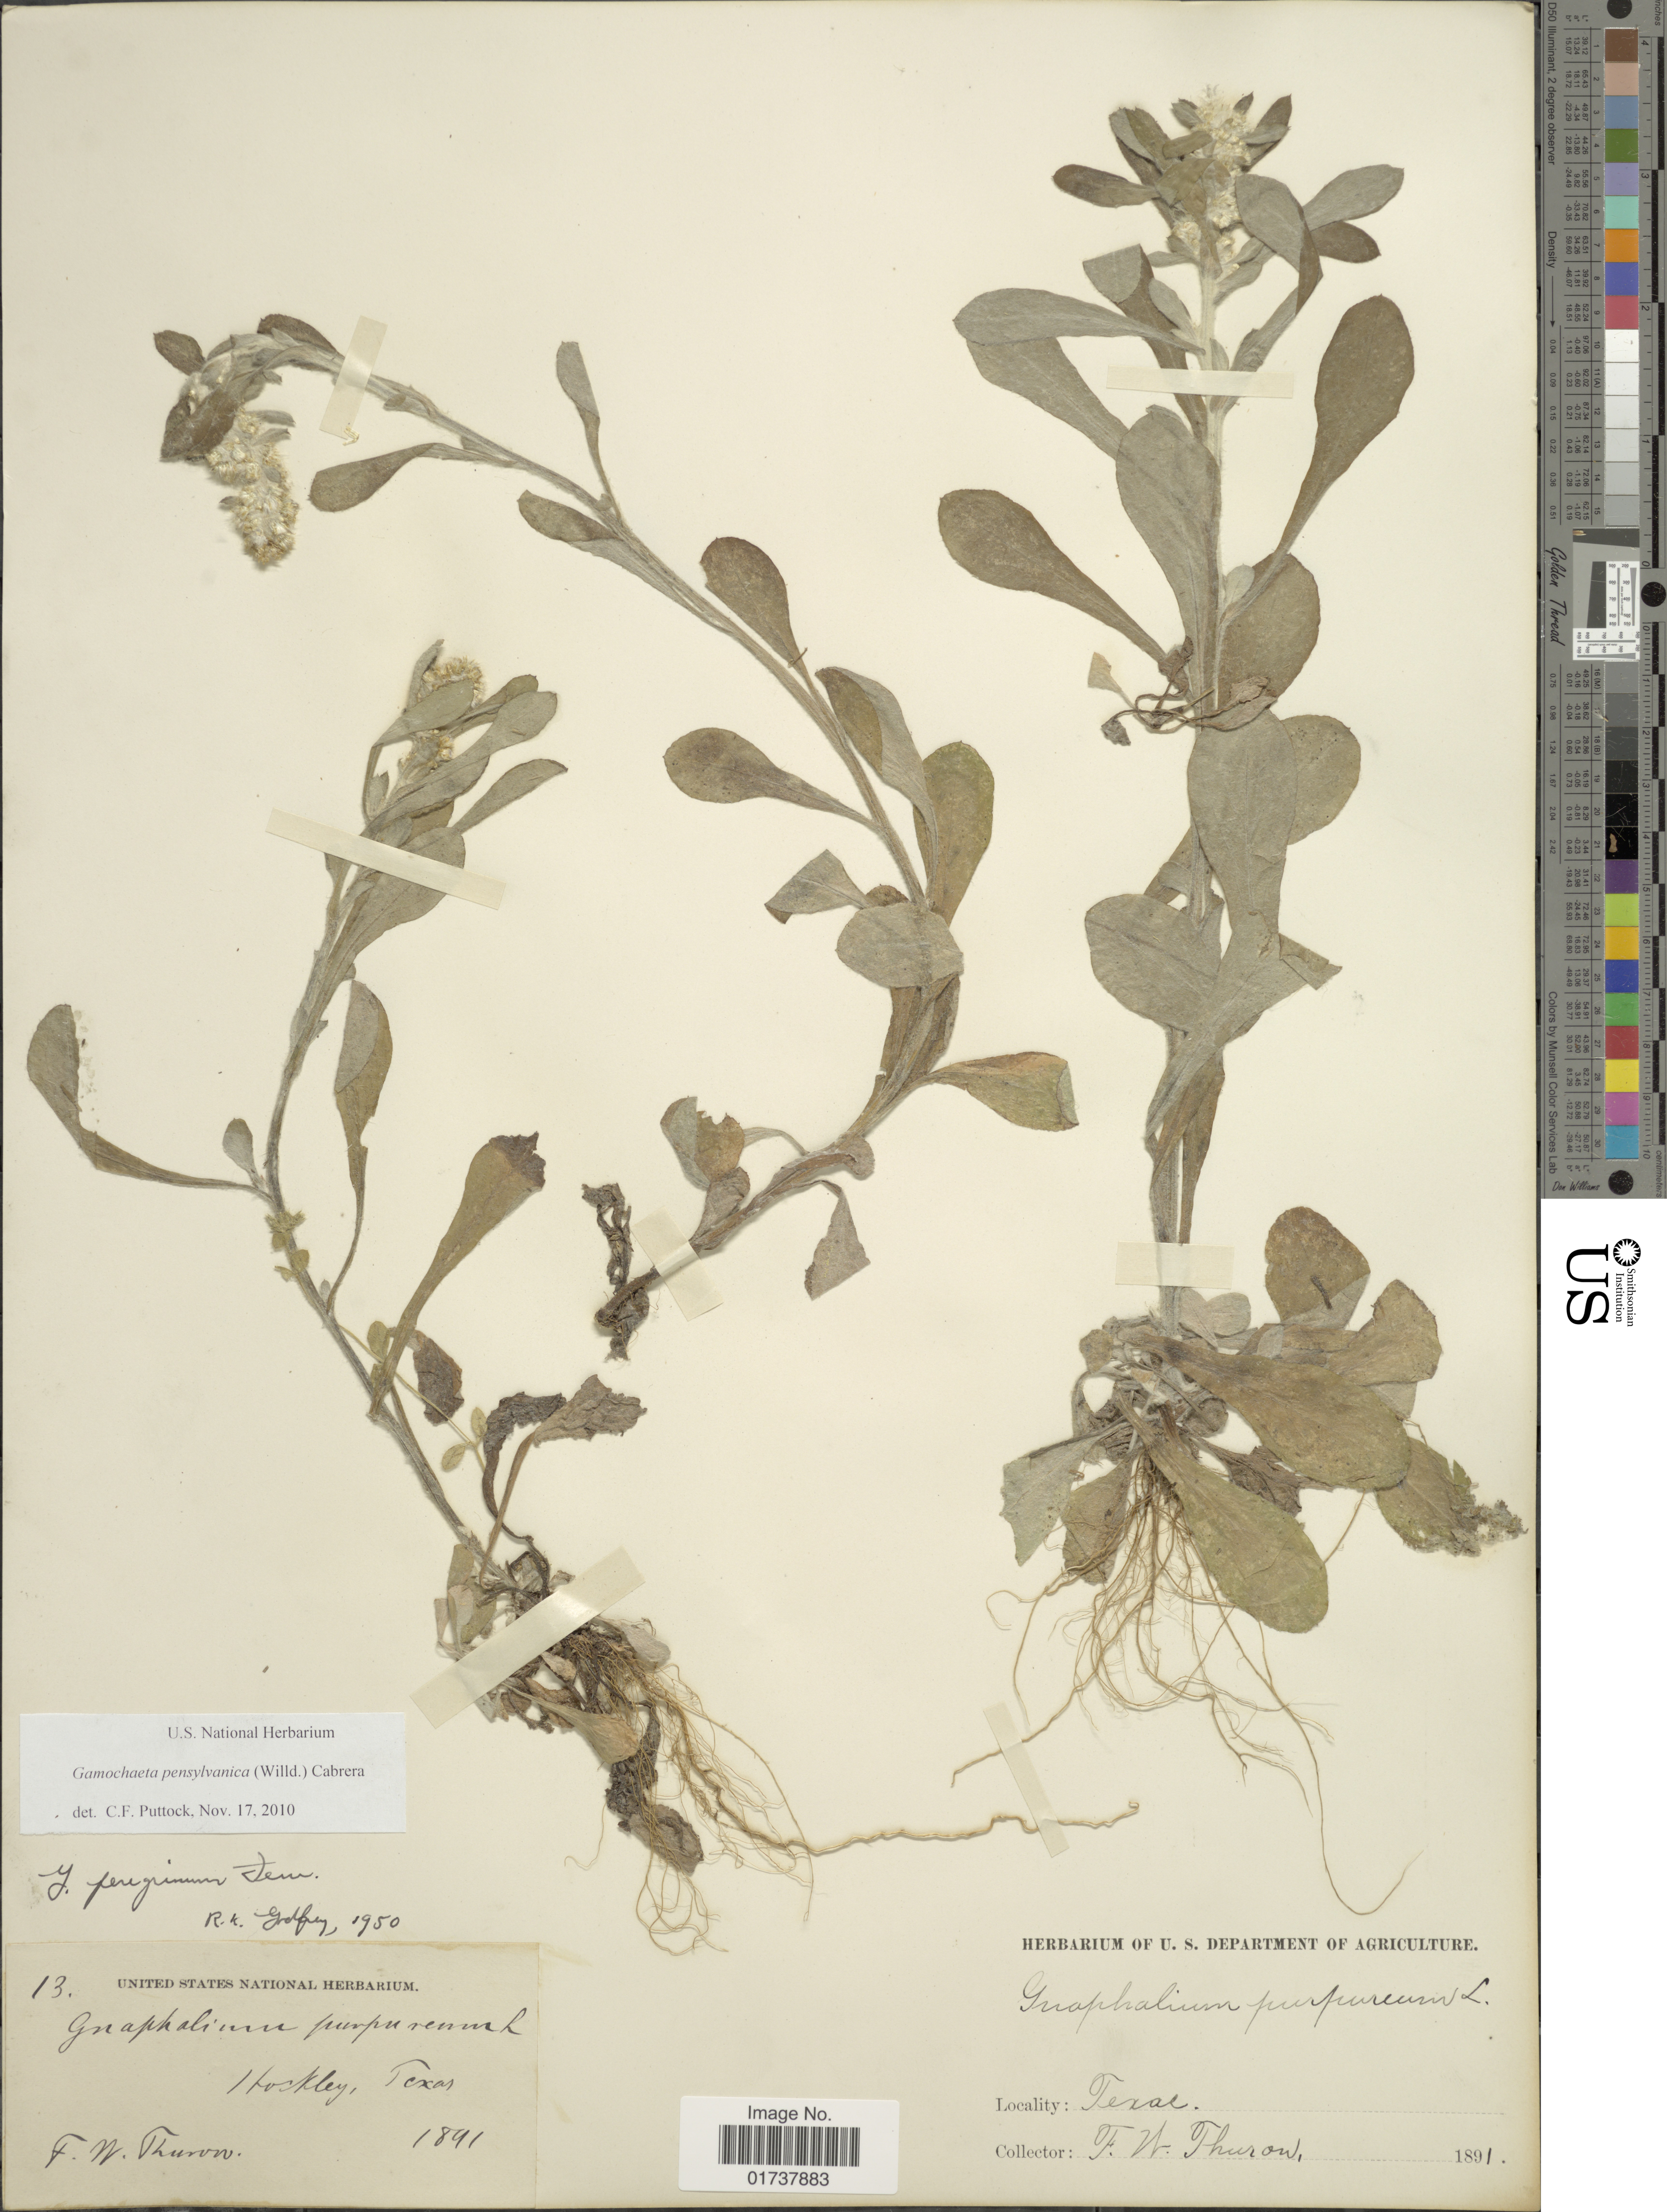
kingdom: Plantae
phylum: Tracheophyta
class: Magnoliopsida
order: Asterales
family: Asteraceae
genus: Gamochaeta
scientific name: Gamochaeta pensylvanica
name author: (Willd.) Cabrera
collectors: F. W. Thurow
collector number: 13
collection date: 1891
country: United States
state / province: Texas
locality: Hockley